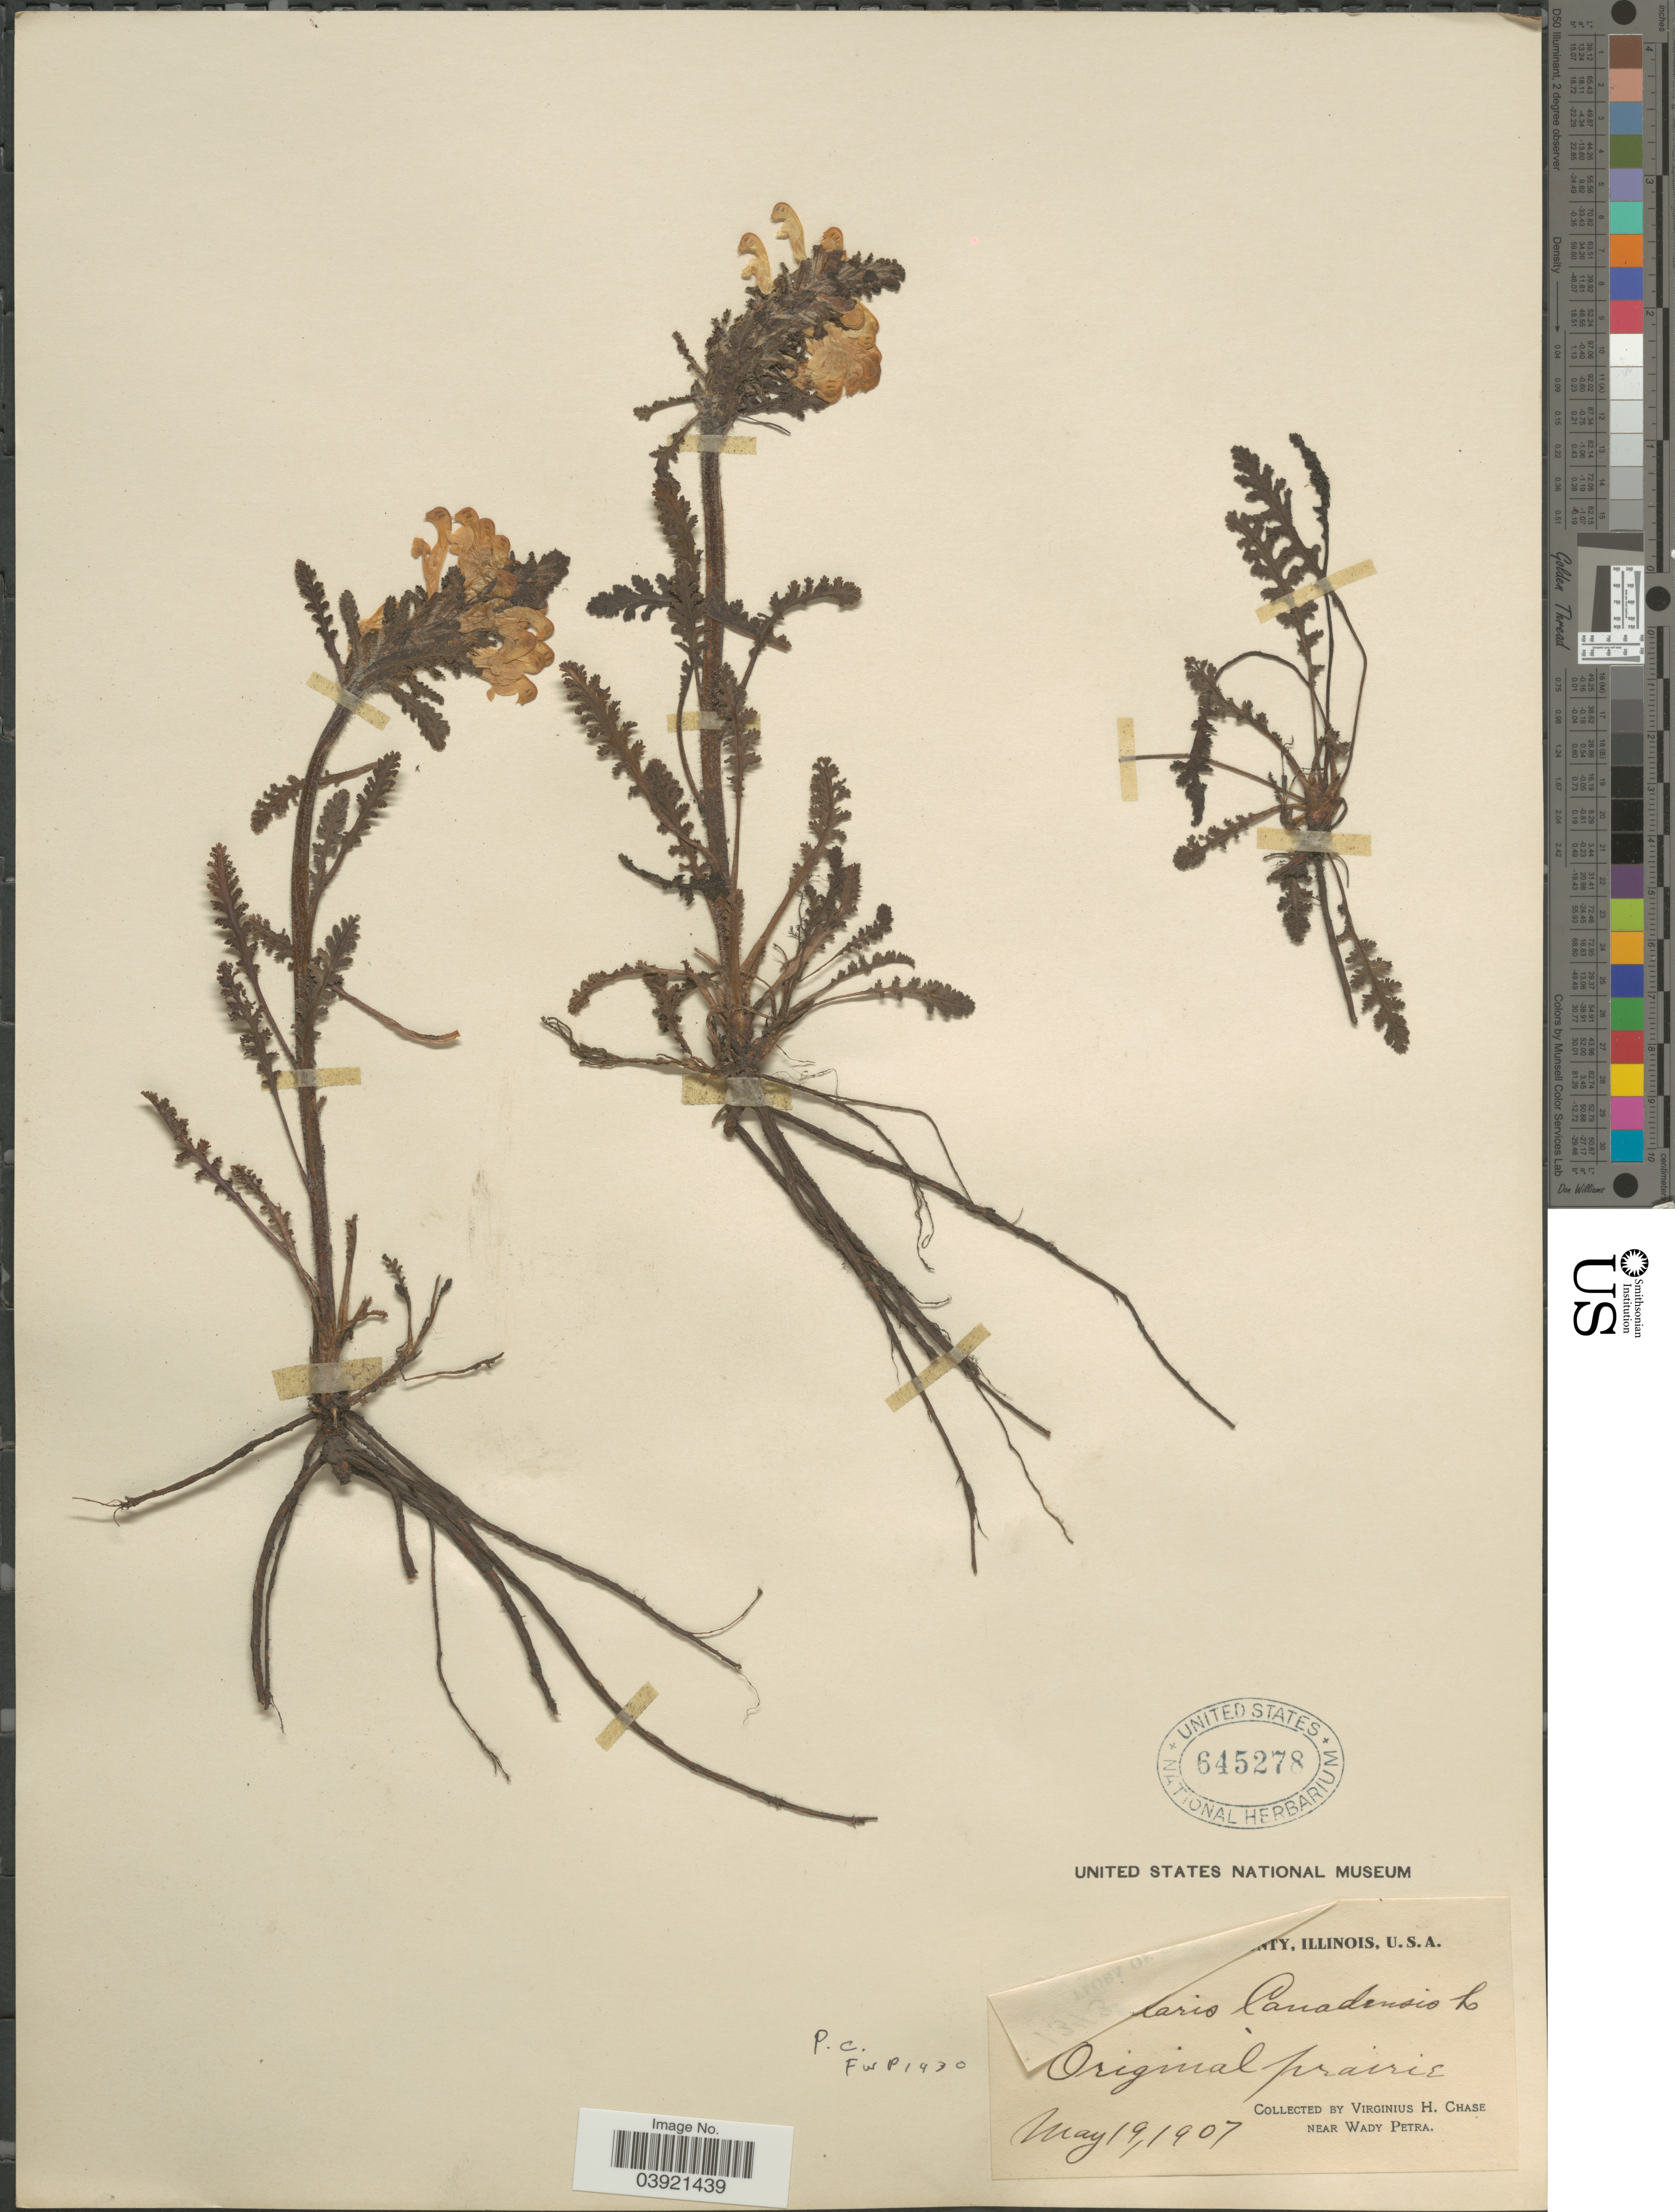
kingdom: Plantae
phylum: Tracheophyta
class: Magnoliopsida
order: Lamiales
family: Orobanchaceae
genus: Pedicularis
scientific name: Pedicularis canadensis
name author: L.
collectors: V. H. Chase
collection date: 1907-05-19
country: United States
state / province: Illinois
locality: Stark County. Near Wady Petra.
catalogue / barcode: US 645278